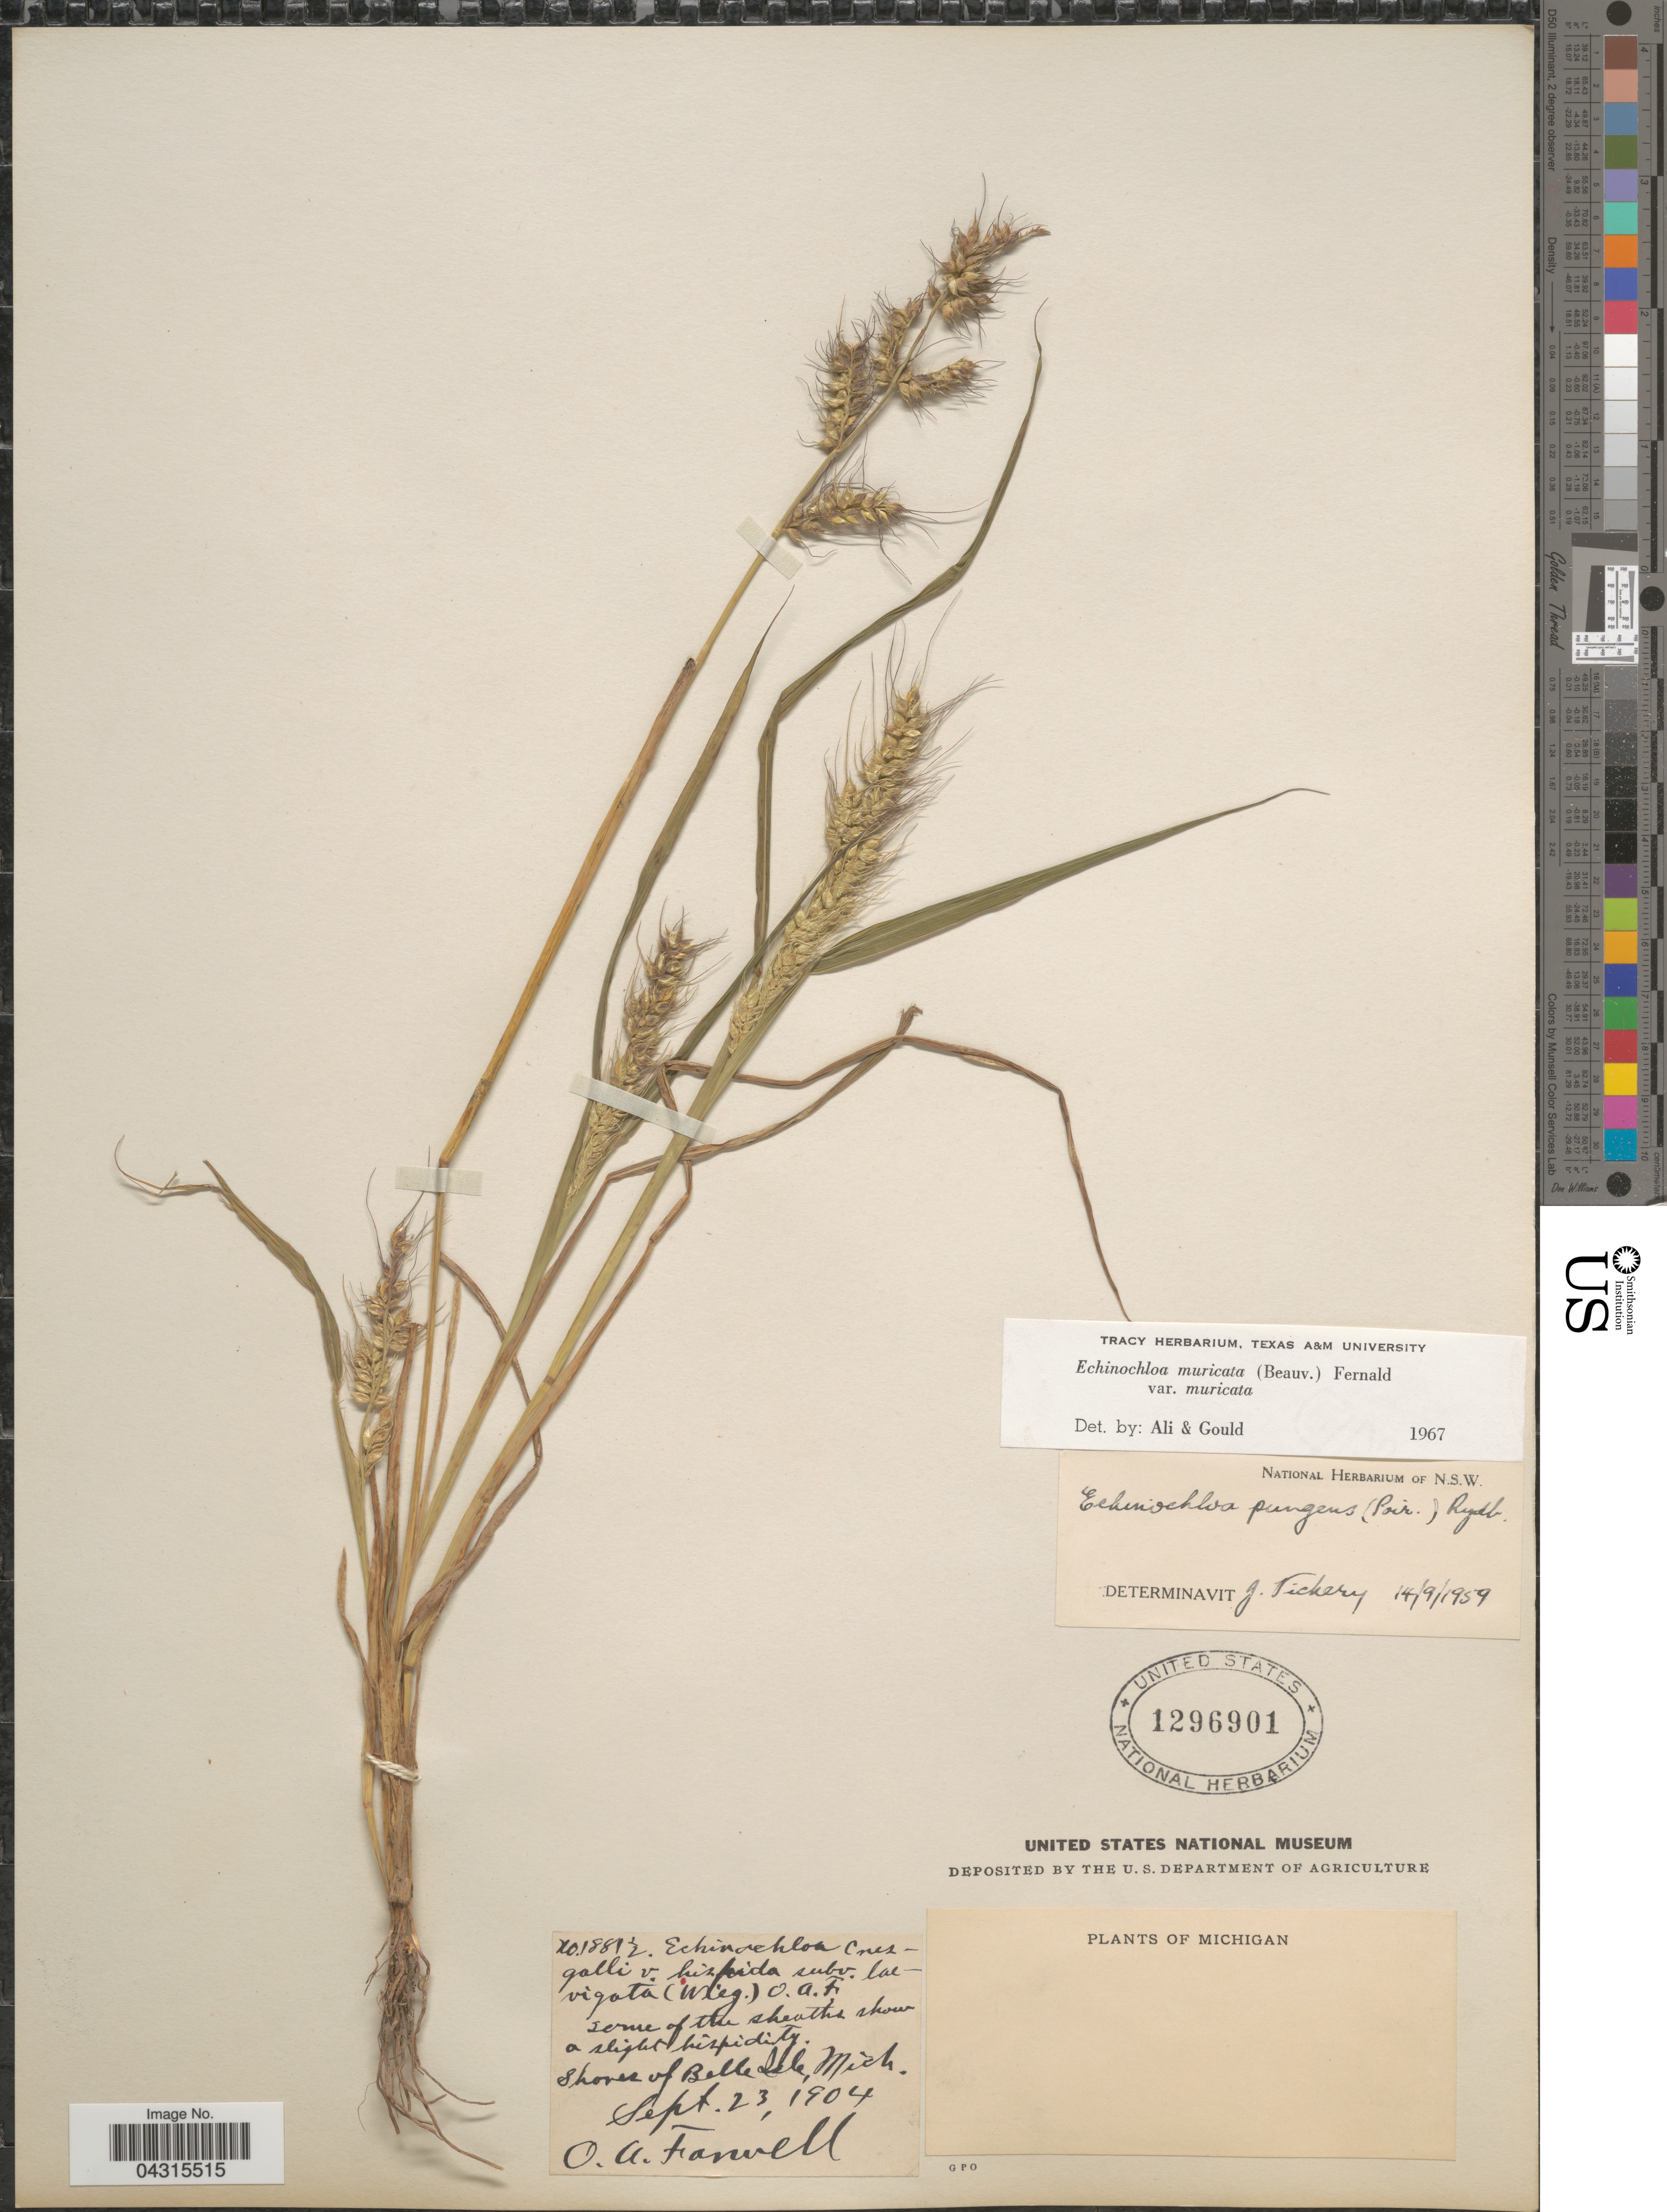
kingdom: Plantae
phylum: Tracheophyta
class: Liliopsida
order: Poales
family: Poaceae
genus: Echinochloa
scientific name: Echinochloa muricata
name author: (P. Beauv.) Fernald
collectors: O. Farwell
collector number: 1881 1/2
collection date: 1904-09-23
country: United States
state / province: Michigan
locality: Shores of Belle Isle.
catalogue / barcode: US 1296901